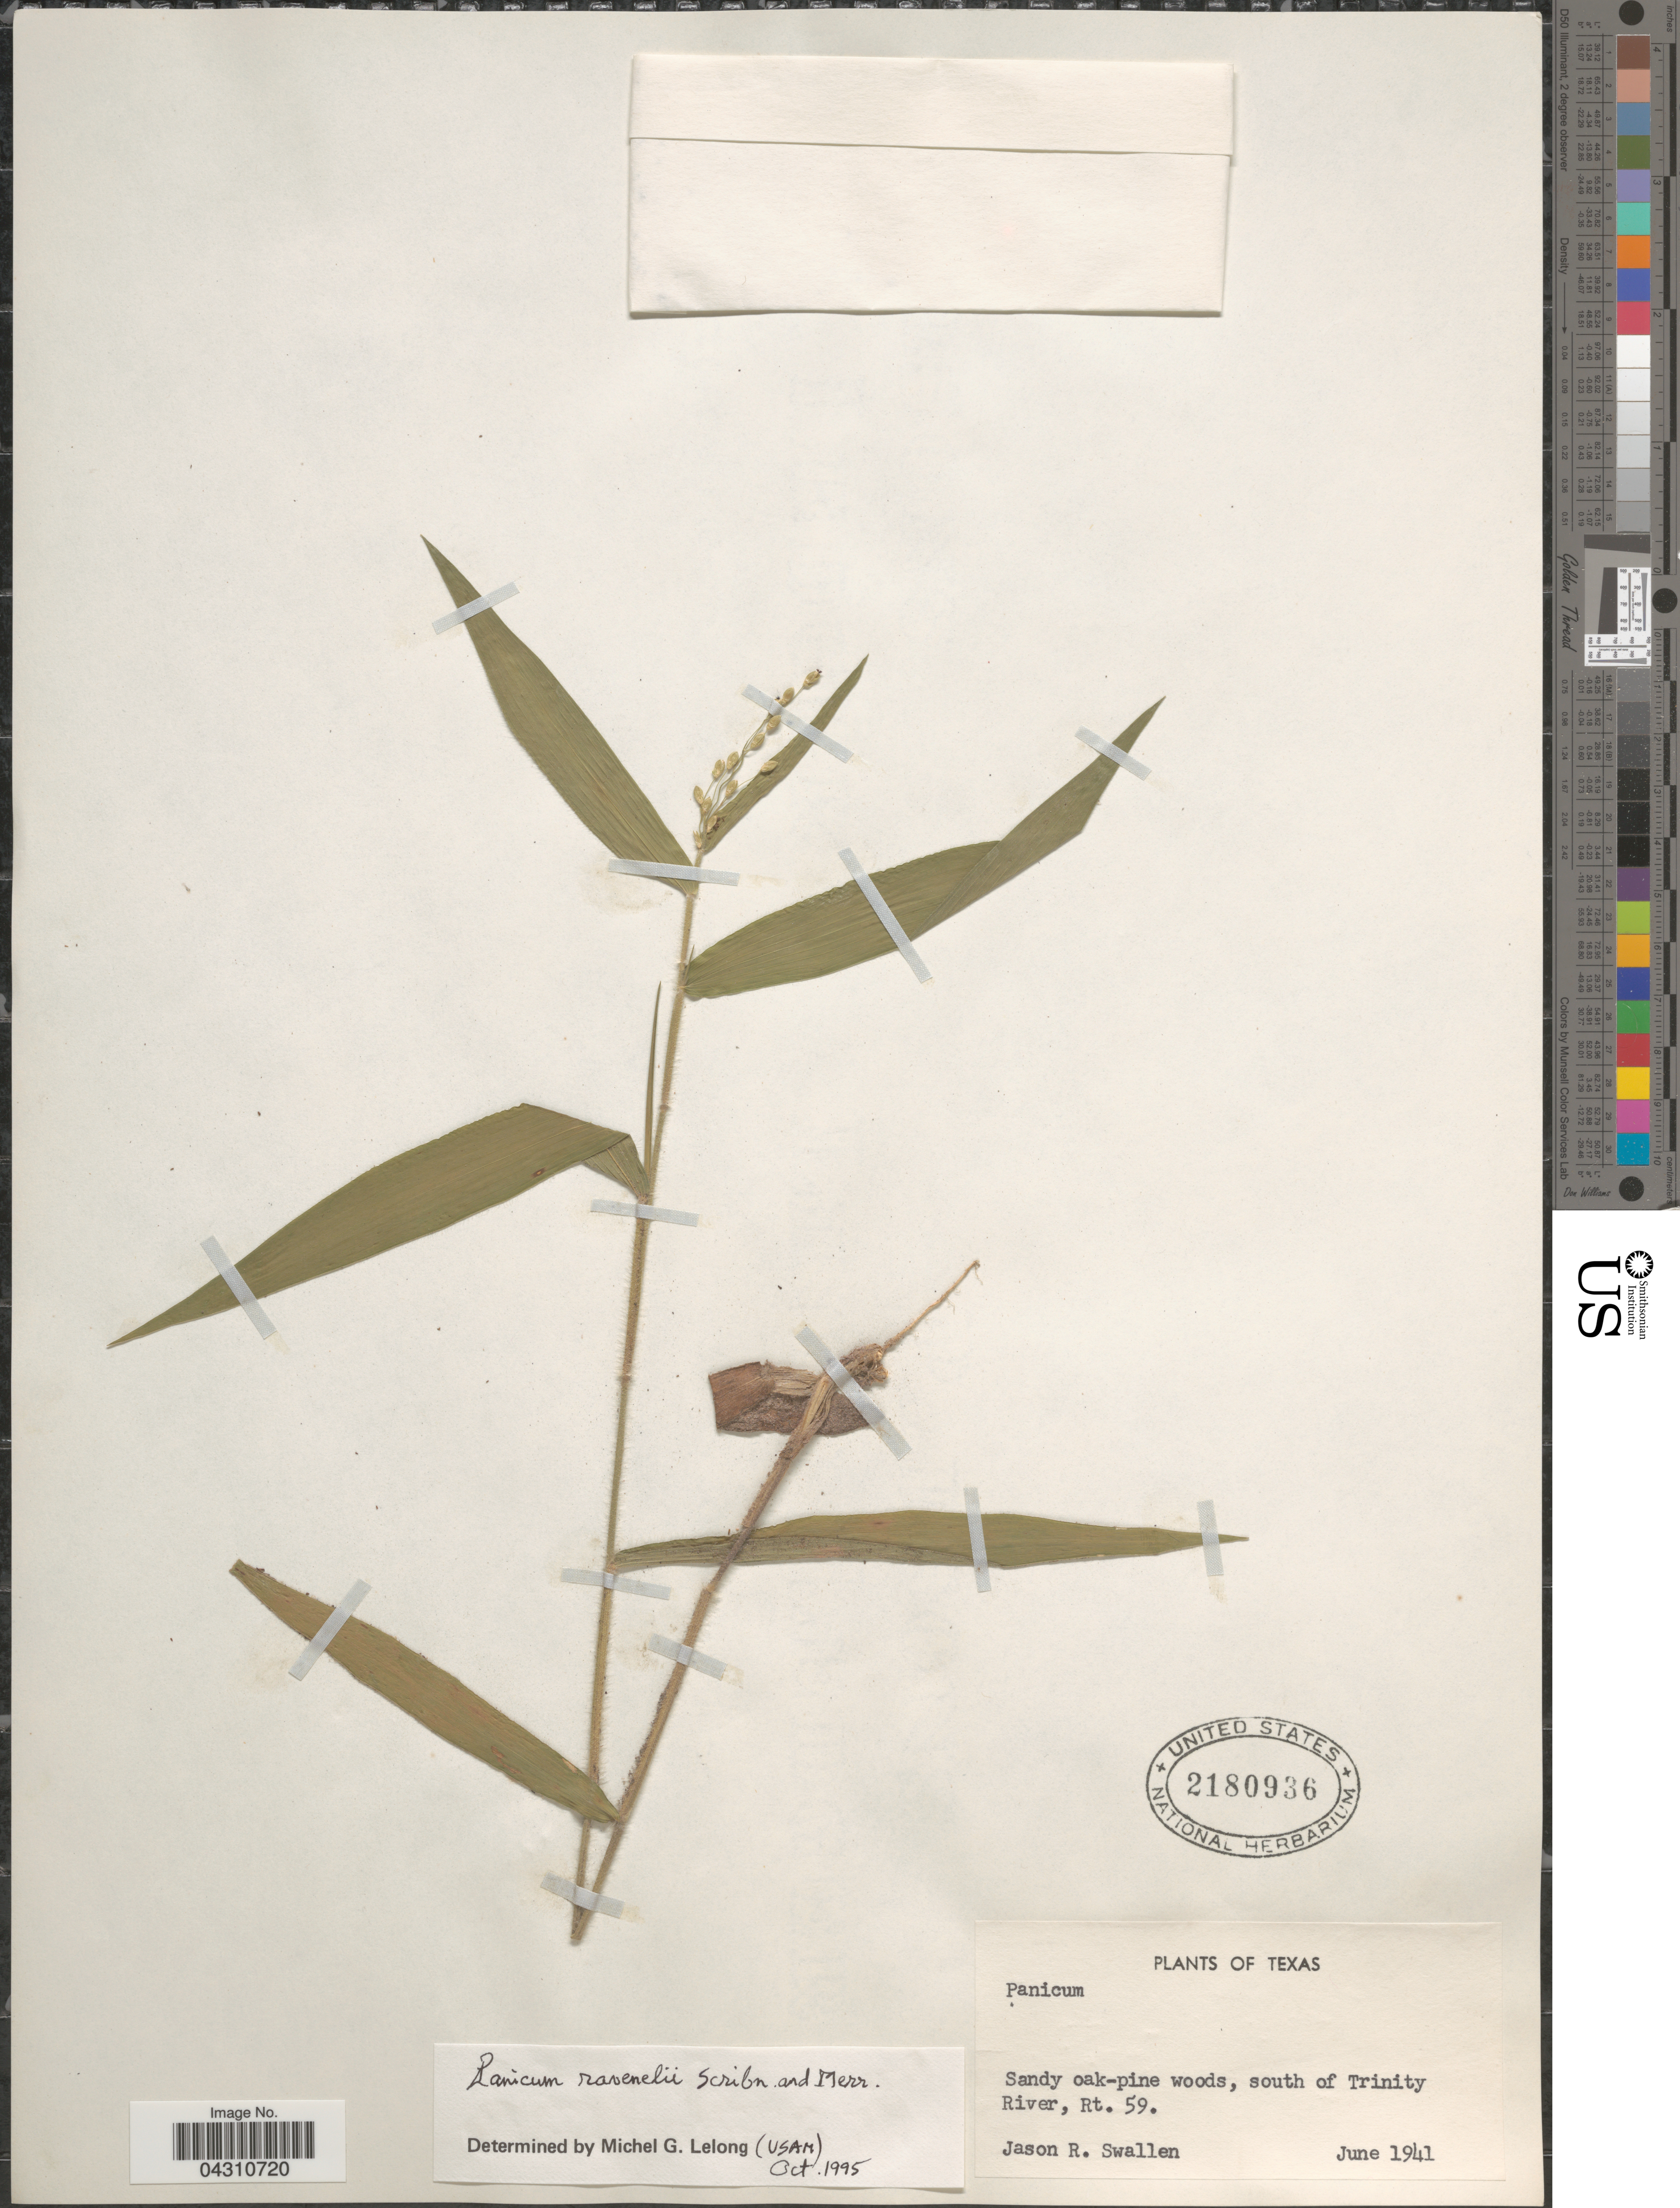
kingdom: Plantae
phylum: Tracheophyta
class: Liliopsida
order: Poales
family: Poaceae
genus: Dichanthelium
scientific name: Dichanthelium ravenelii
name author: (Scribn. & Merr.) Gould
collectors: J. R. Swallen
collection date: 1941-06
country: United States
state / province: Texas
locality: Sandy oak-pine woods, south of Trinity River, Rt. 59.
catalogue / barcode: US 2180936